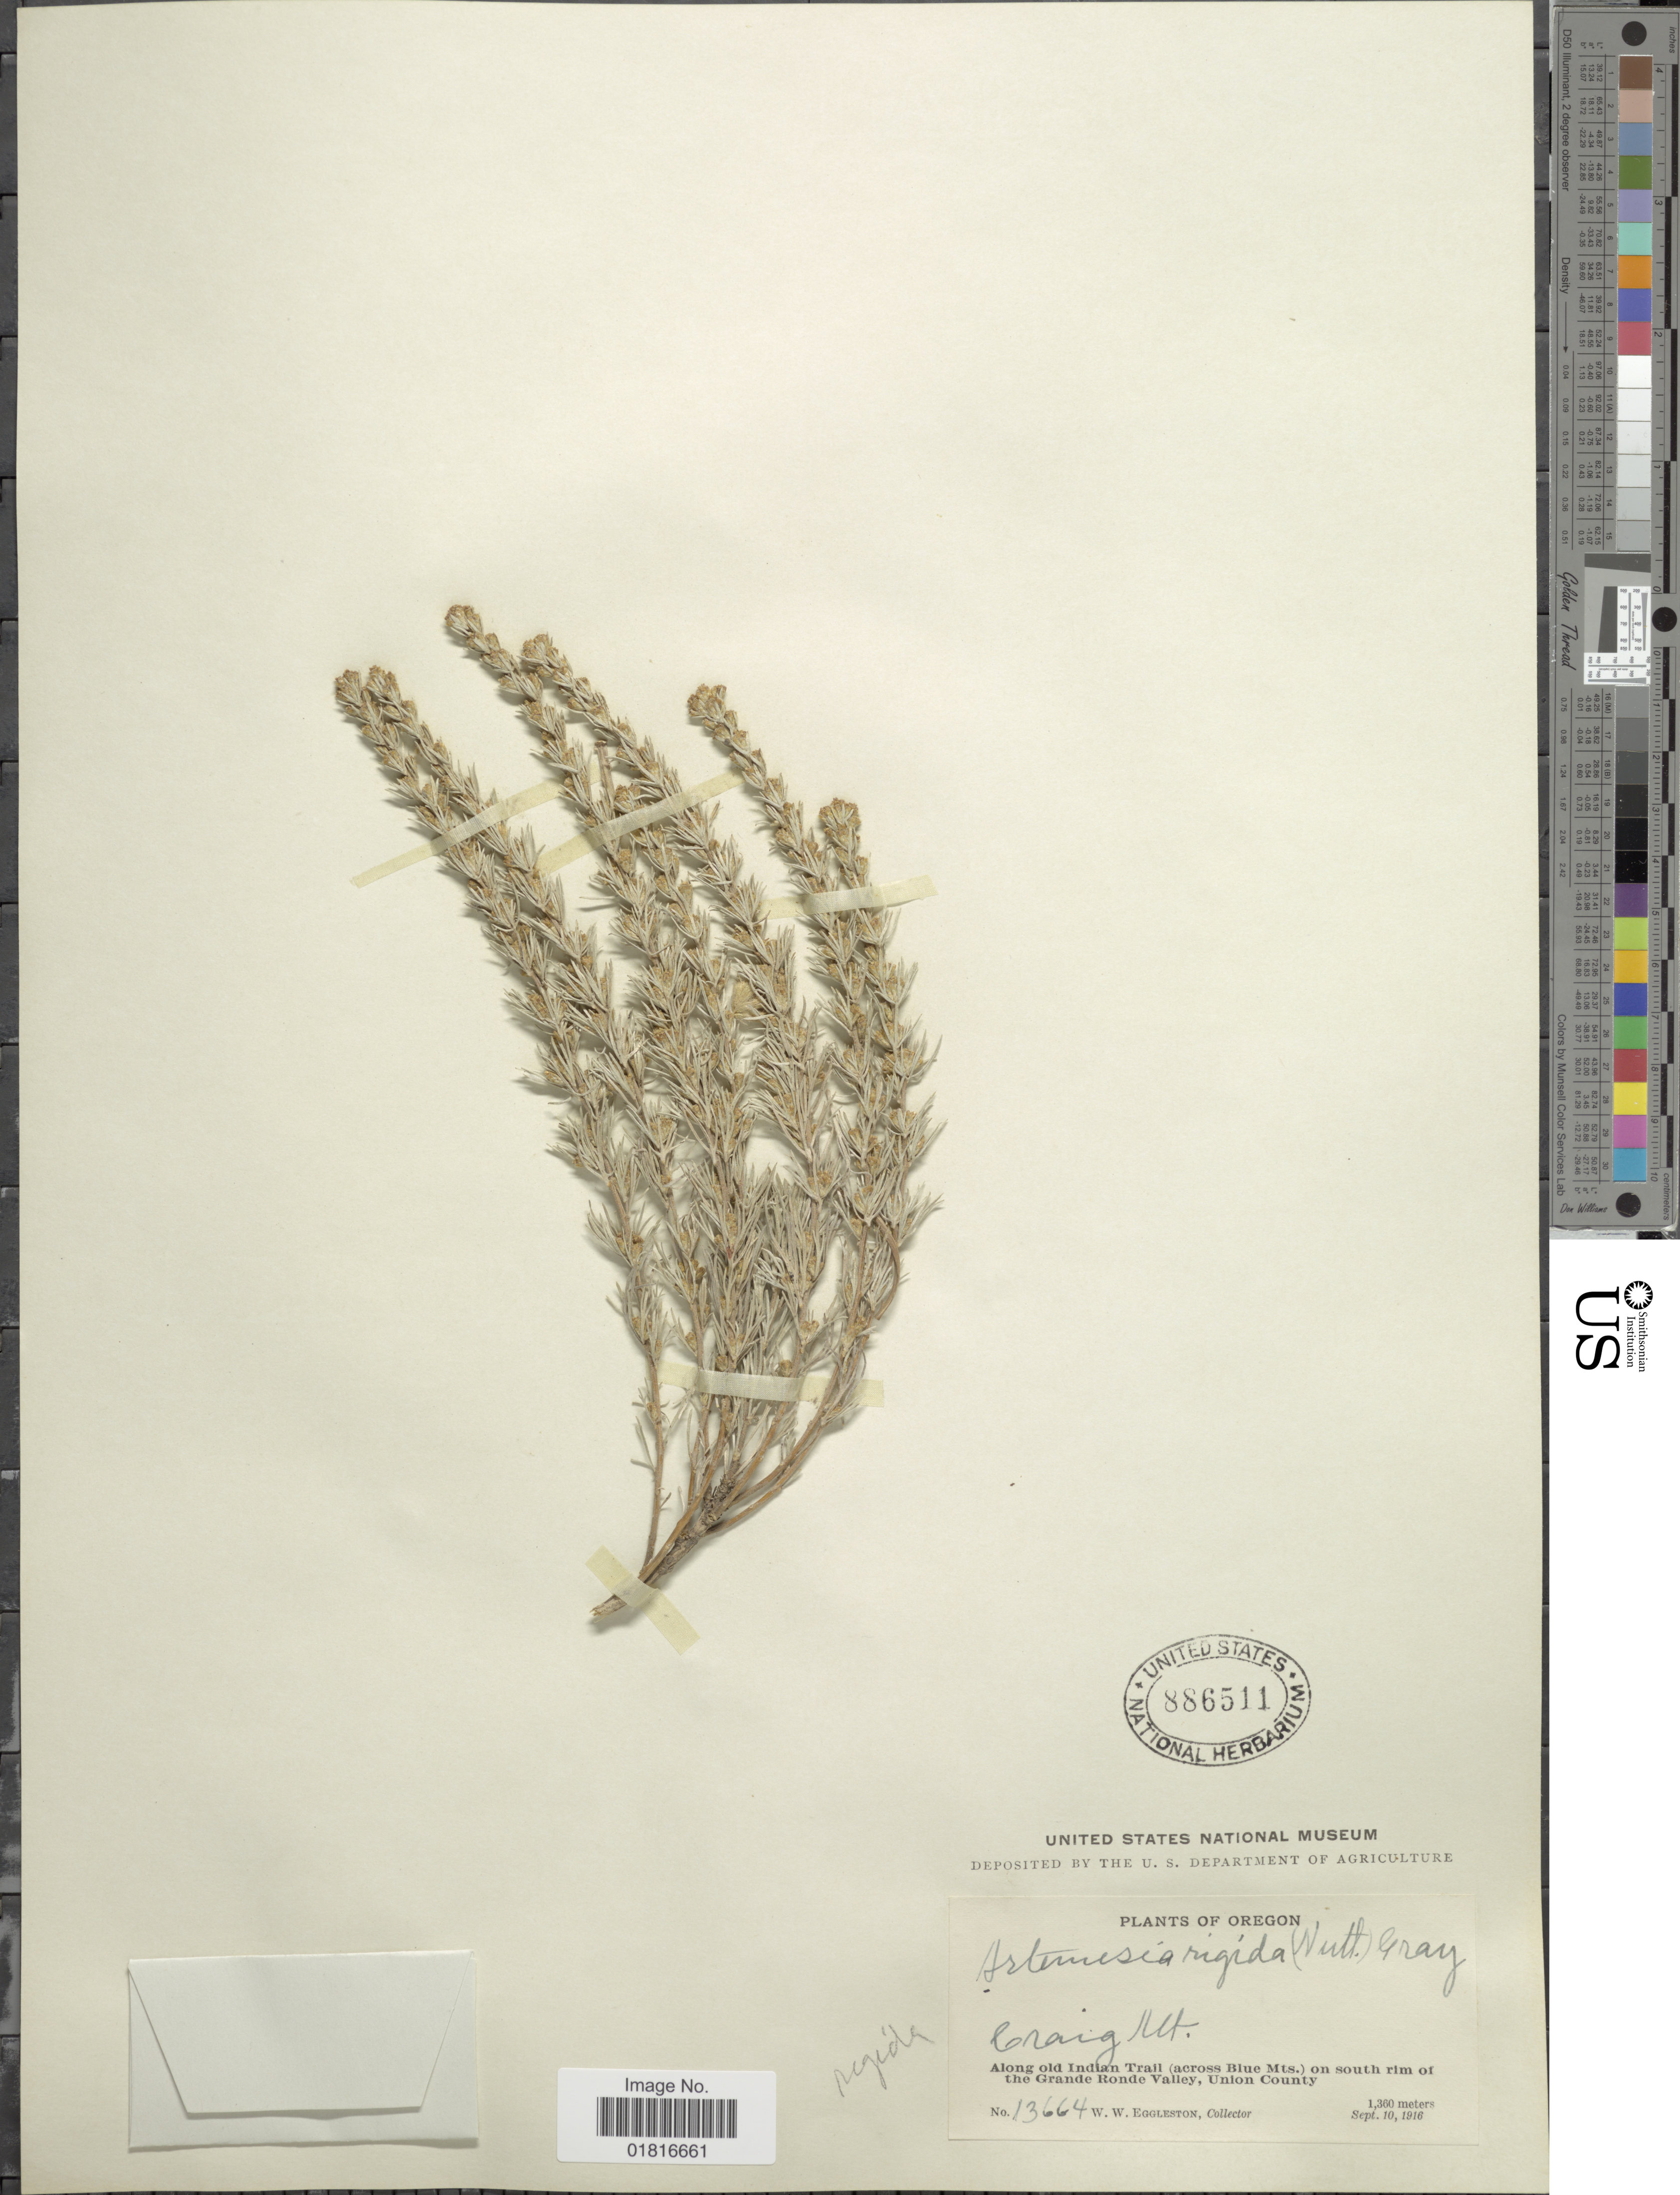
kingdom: Plantae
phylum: Tracheophyta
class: Magnoliopsida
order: Asterales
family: Asteraceae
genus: Artemisia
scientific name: Artemisia rigida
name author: (Nutt.) A. Gray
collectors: W. W. Eggleston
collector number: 13664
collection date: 1916-09-10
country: United States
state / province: Oregon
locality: Craig Mt, Along Old Indian Trail (across Blue Mts) on south rim of the Grande Ronde Valley, Union County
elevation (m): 1300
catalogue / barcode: US 886511